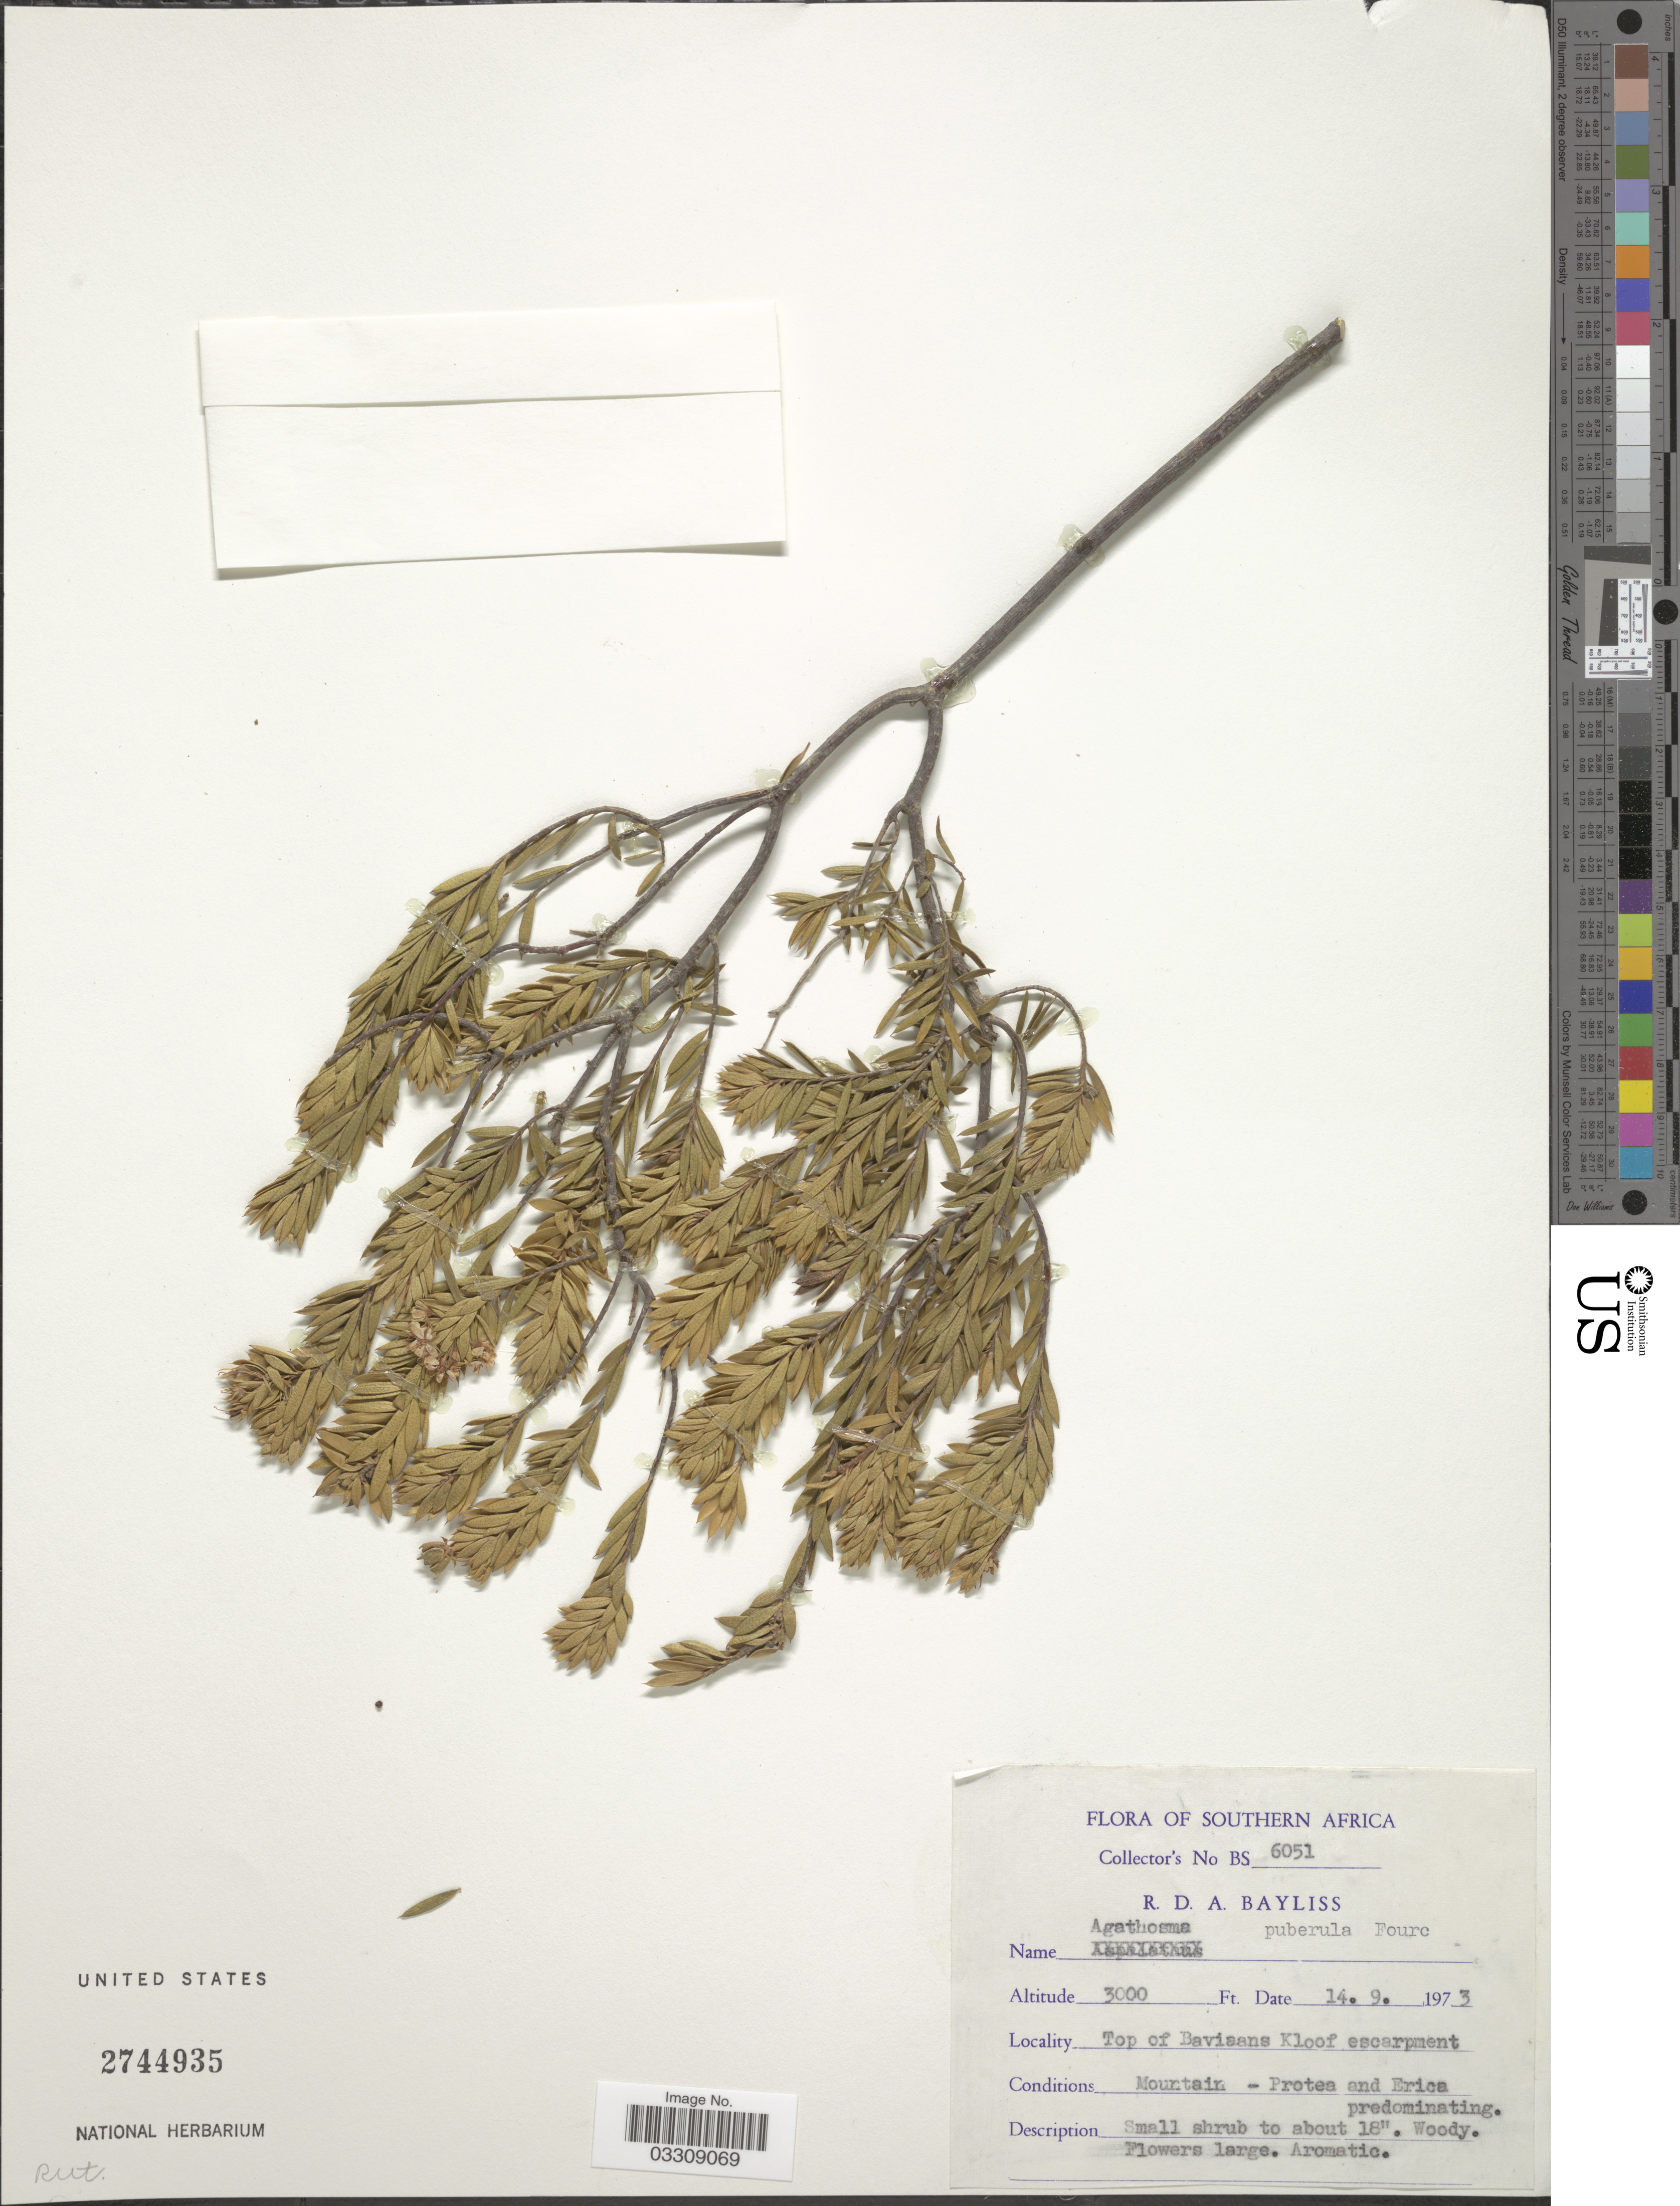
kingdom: Plantae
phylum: Tracheophyta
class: Magnoliopsida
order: Sapindales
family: Rutaceae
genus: Agathosma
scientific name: Agathosma puberula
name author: Fourc.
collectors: R. Bayliss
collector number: BS6051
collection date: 1973-09-14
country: South Africa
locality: Southern Africa. Top of Baviaans Kloof escarpment.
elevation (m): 914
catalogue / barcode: US 2744935